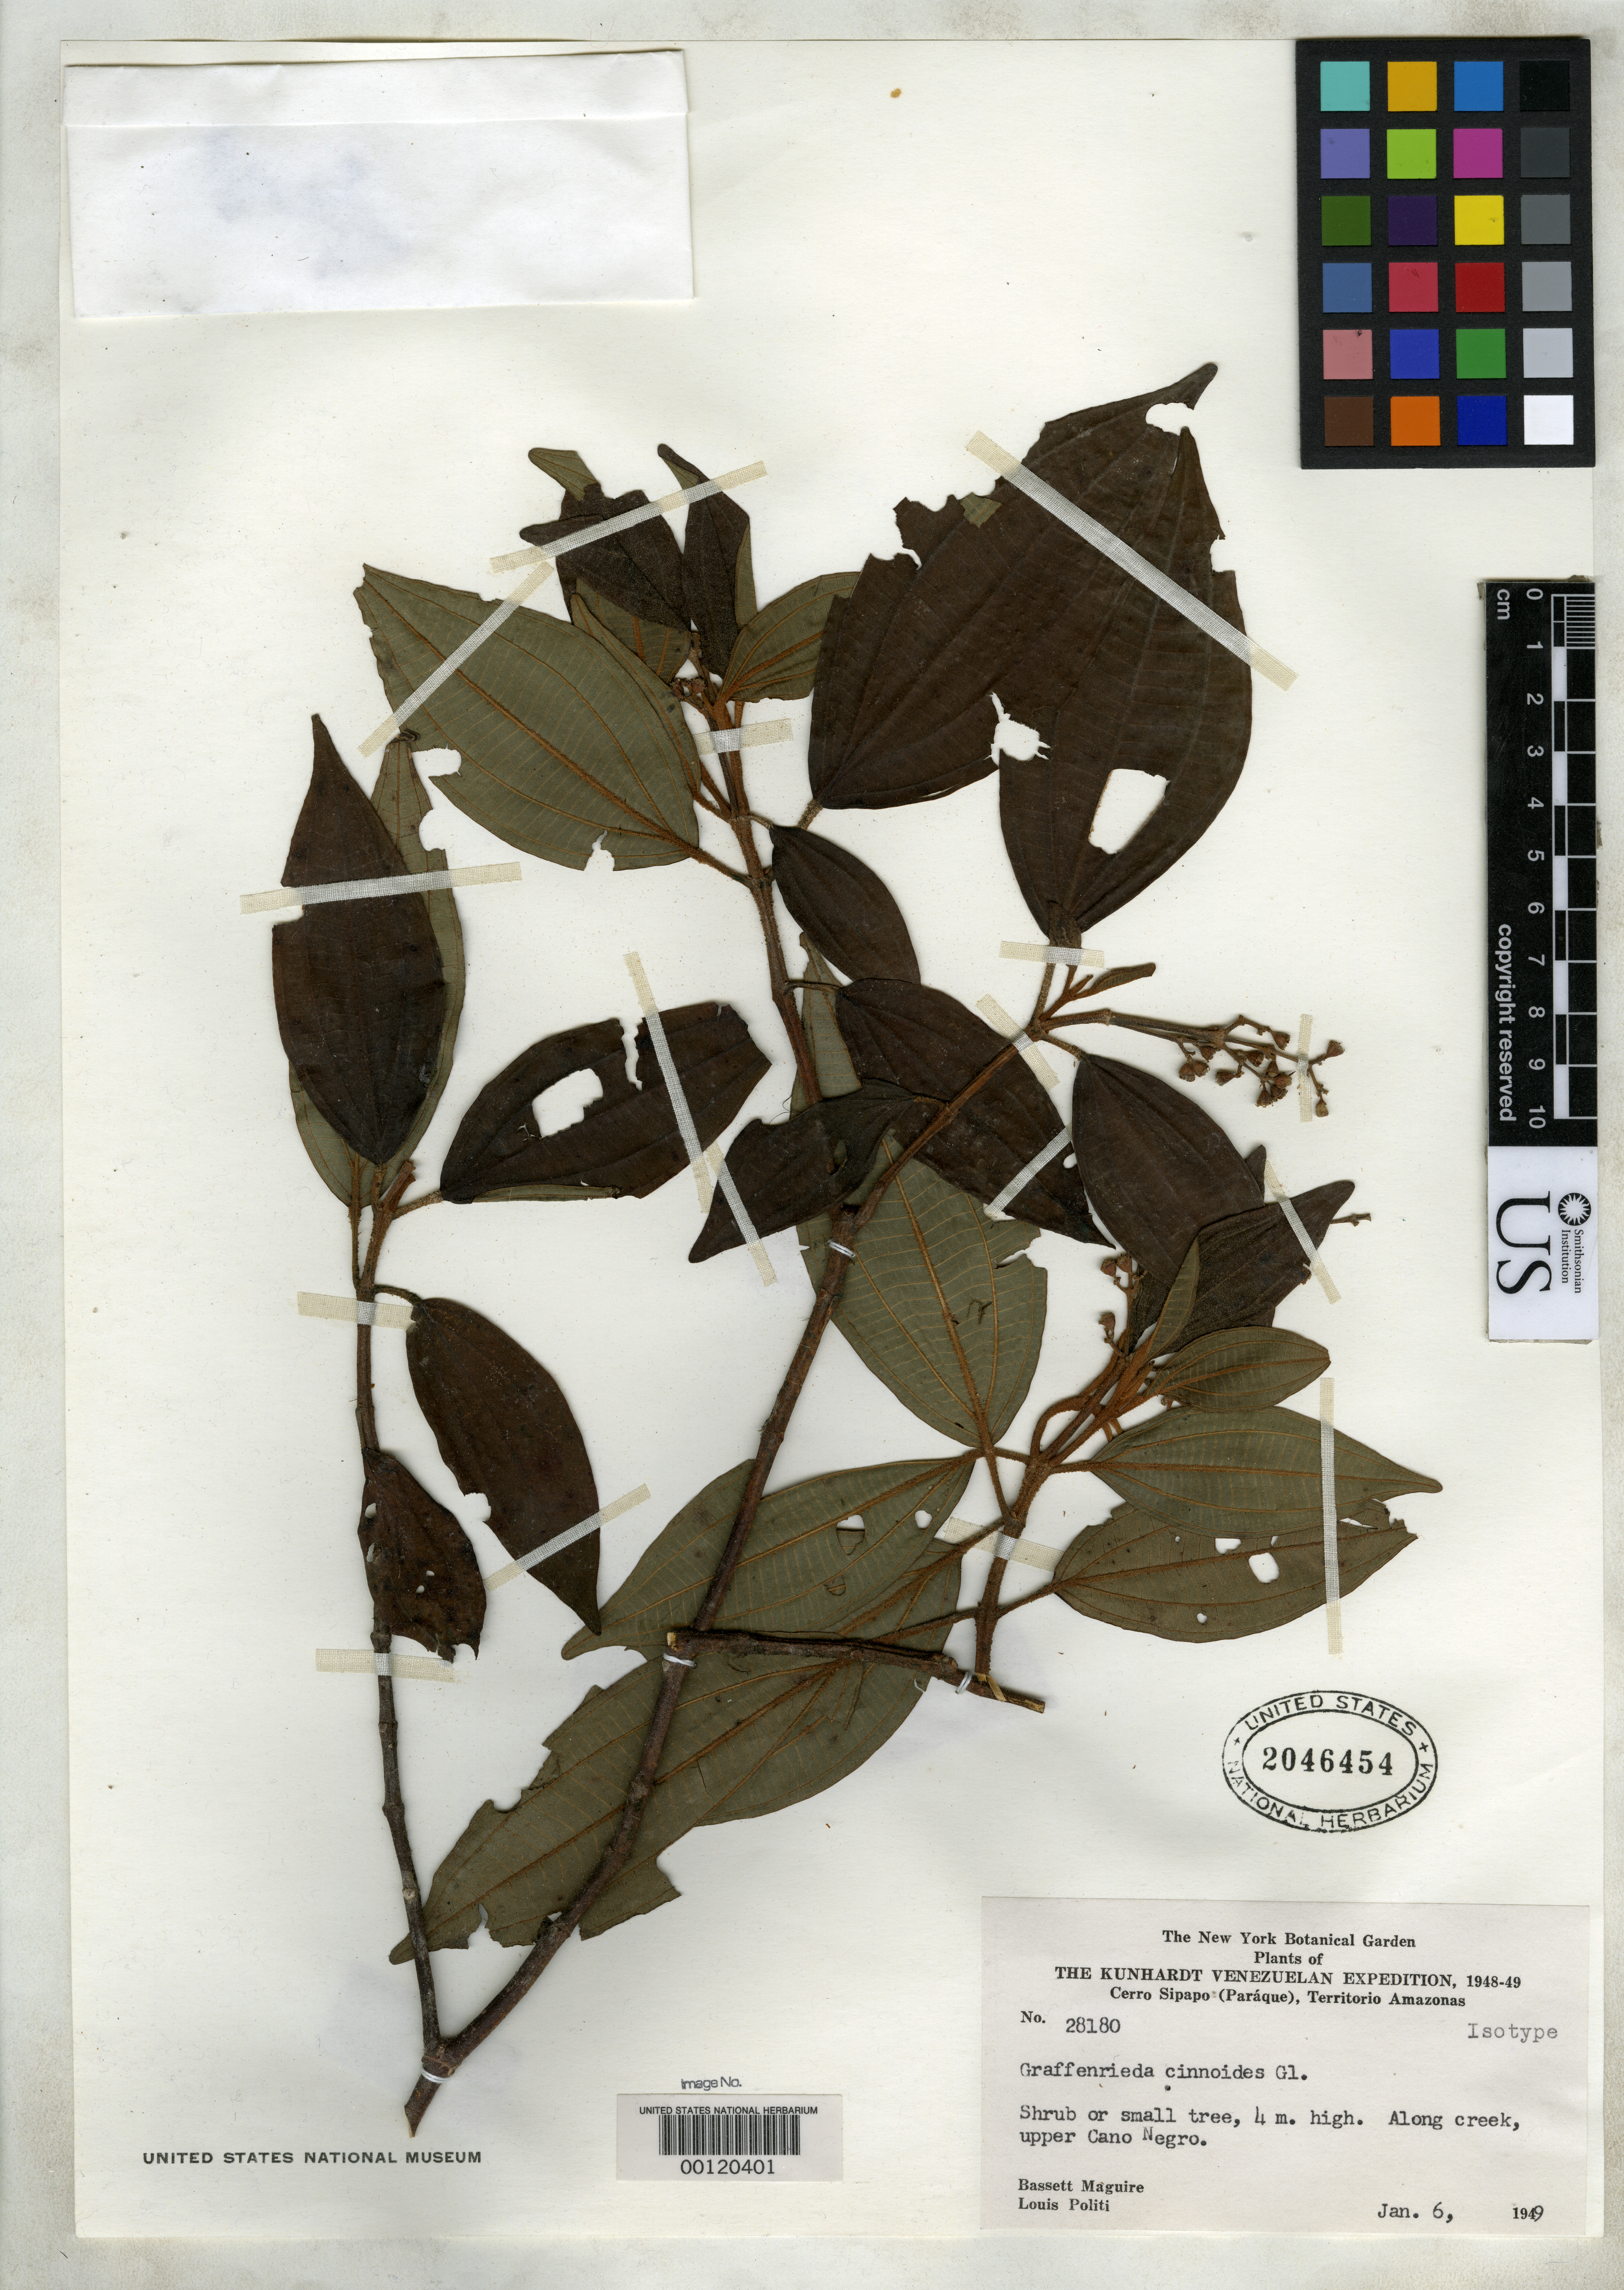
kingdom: Plantae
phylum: Tracheophyta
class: Magnoliopsida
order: Myrtales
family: Melastomataceae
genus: Graffenrieda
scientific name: Graffenrieda cinnoides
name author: Gleason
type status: Isotype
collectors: B. Maguire & L. Politi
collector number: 28180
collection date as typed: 06 Jan 1949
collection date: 1949-01-06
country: Venezuela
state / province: Amazonas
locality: Cerro Sipapo (paraque), upper Cano Negro.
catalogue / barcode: US 2046454